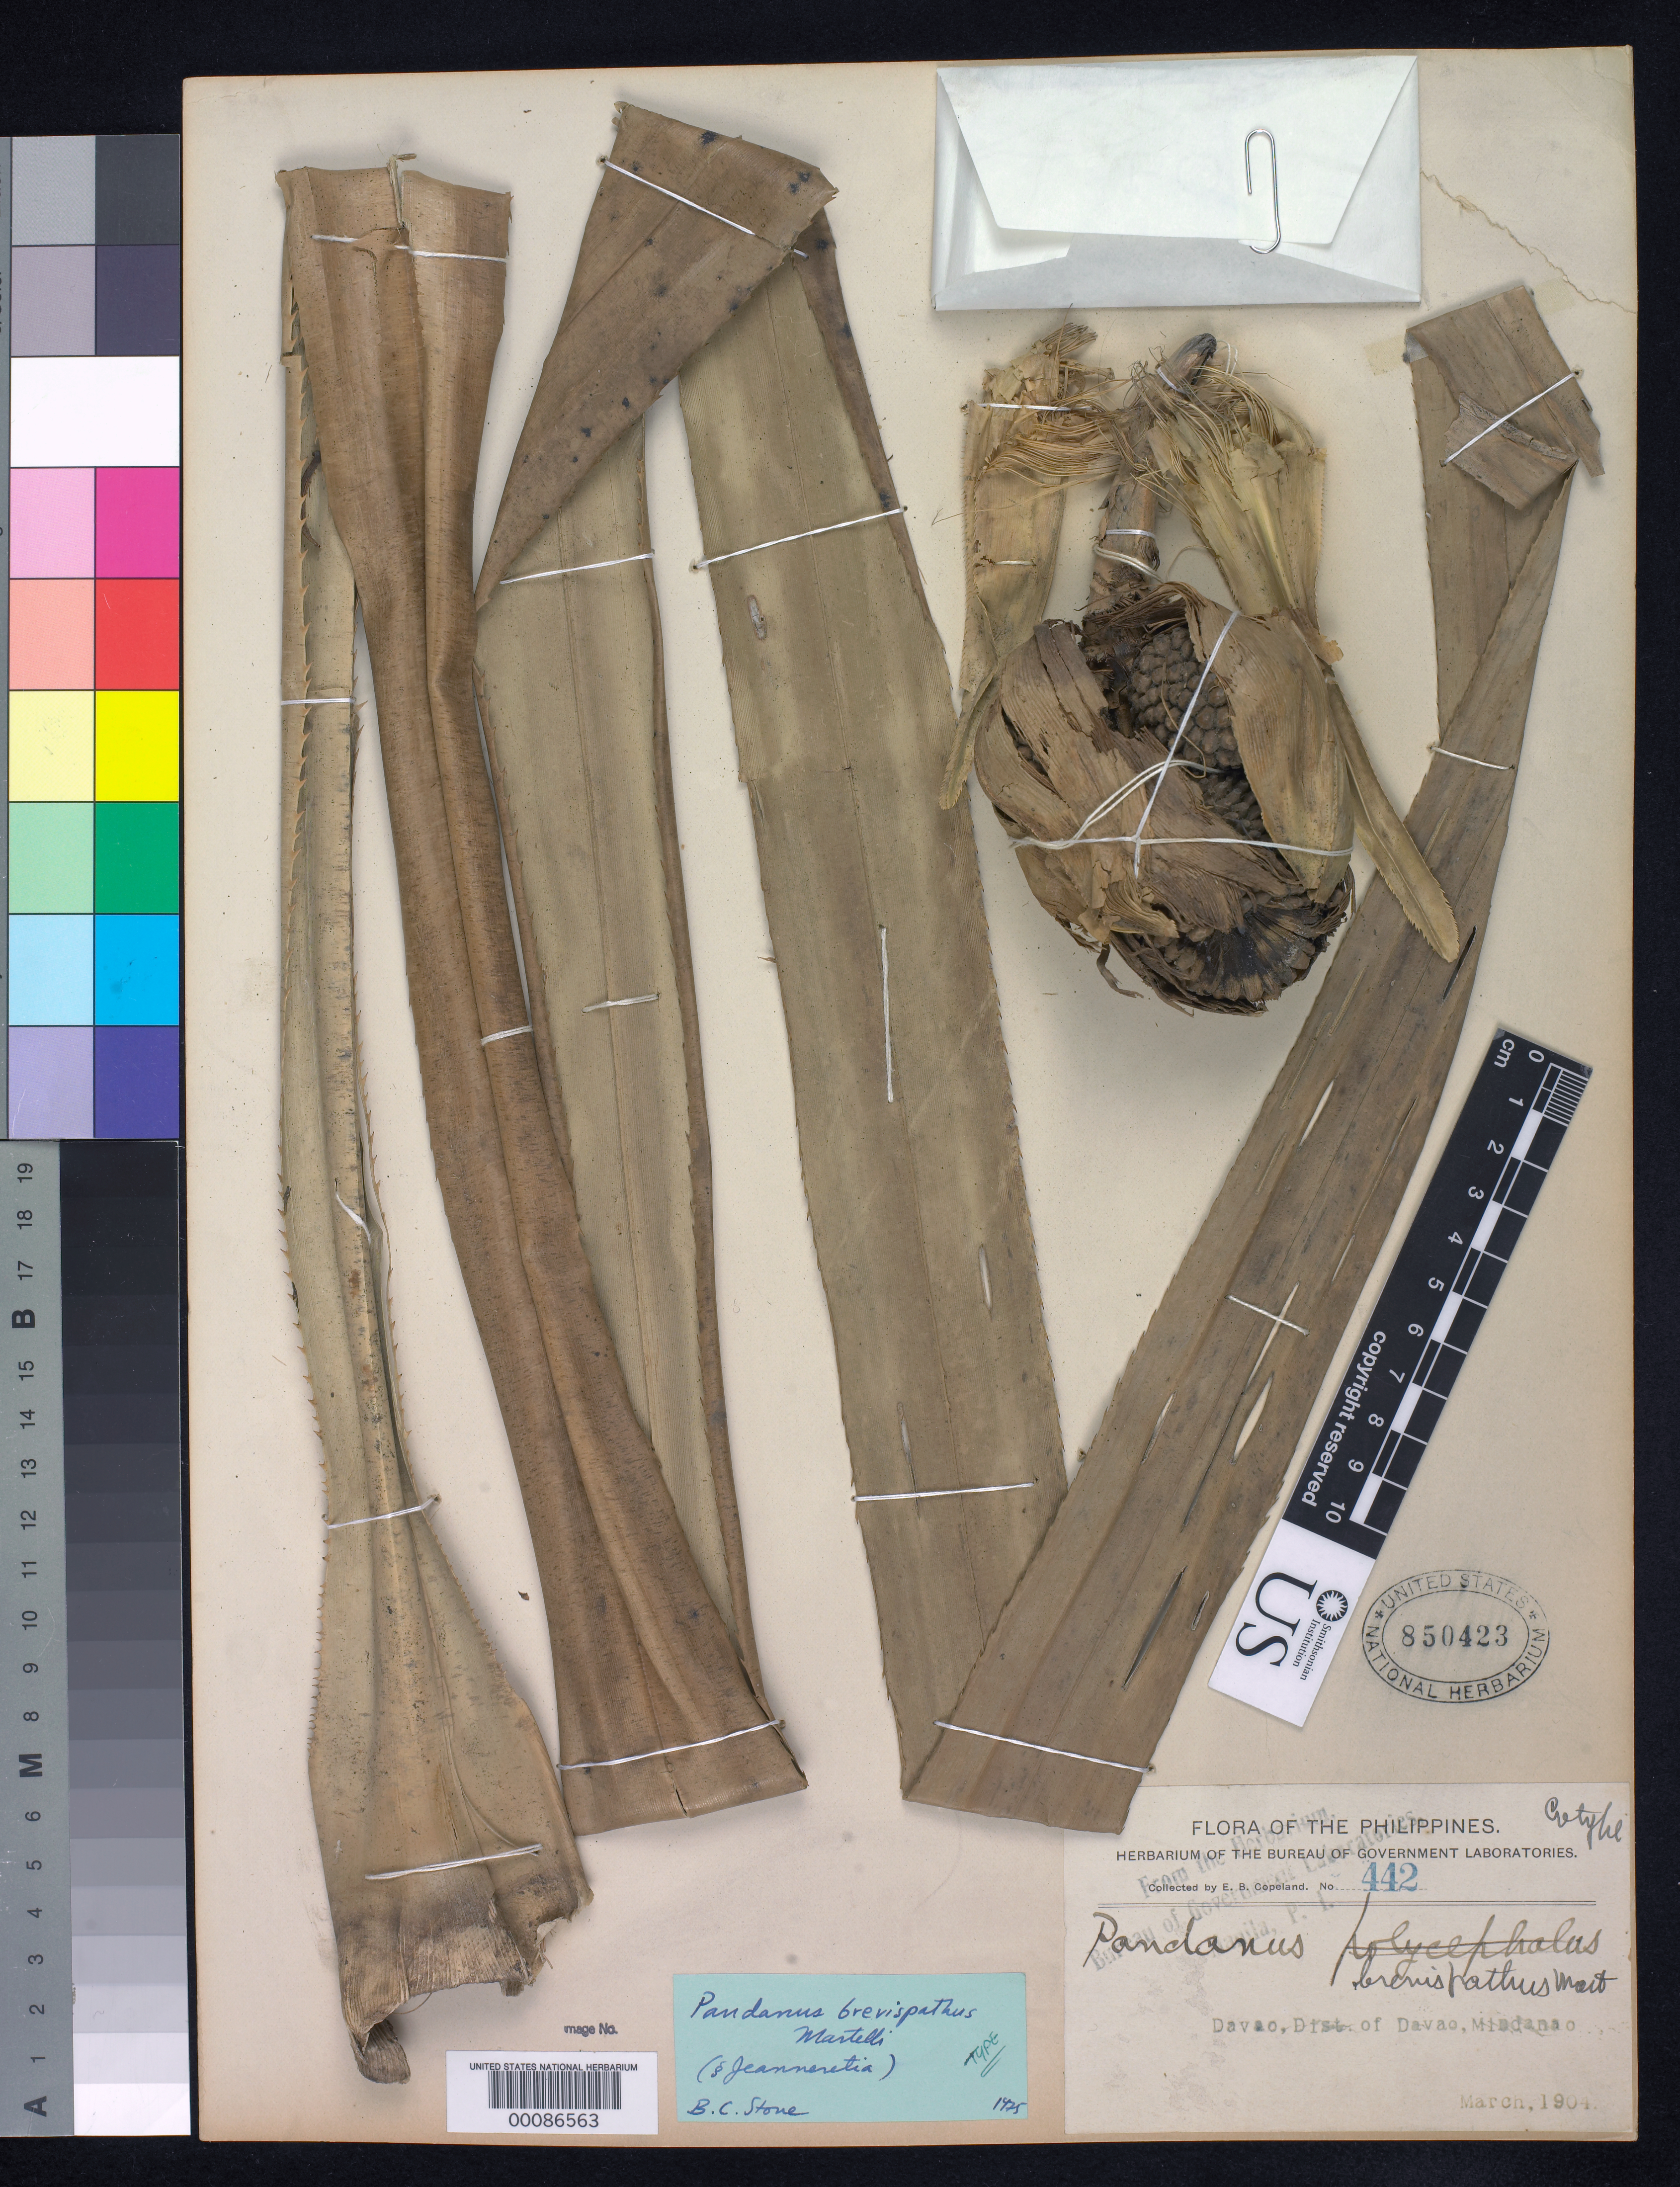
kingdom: Plantae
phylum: Tracheophyta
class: Liliopsida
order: Pandanales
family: Pandanaceae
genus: Pandanus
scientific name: Pandanus brevispathus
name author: Martelli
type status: Isotype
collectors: E. B. Copeland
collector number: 442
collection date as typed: Mar 1904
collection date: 1904-03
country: Philippines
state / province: Davao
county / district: Davao del Sur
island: Mindanao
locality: Davao.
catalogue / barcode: US 850423